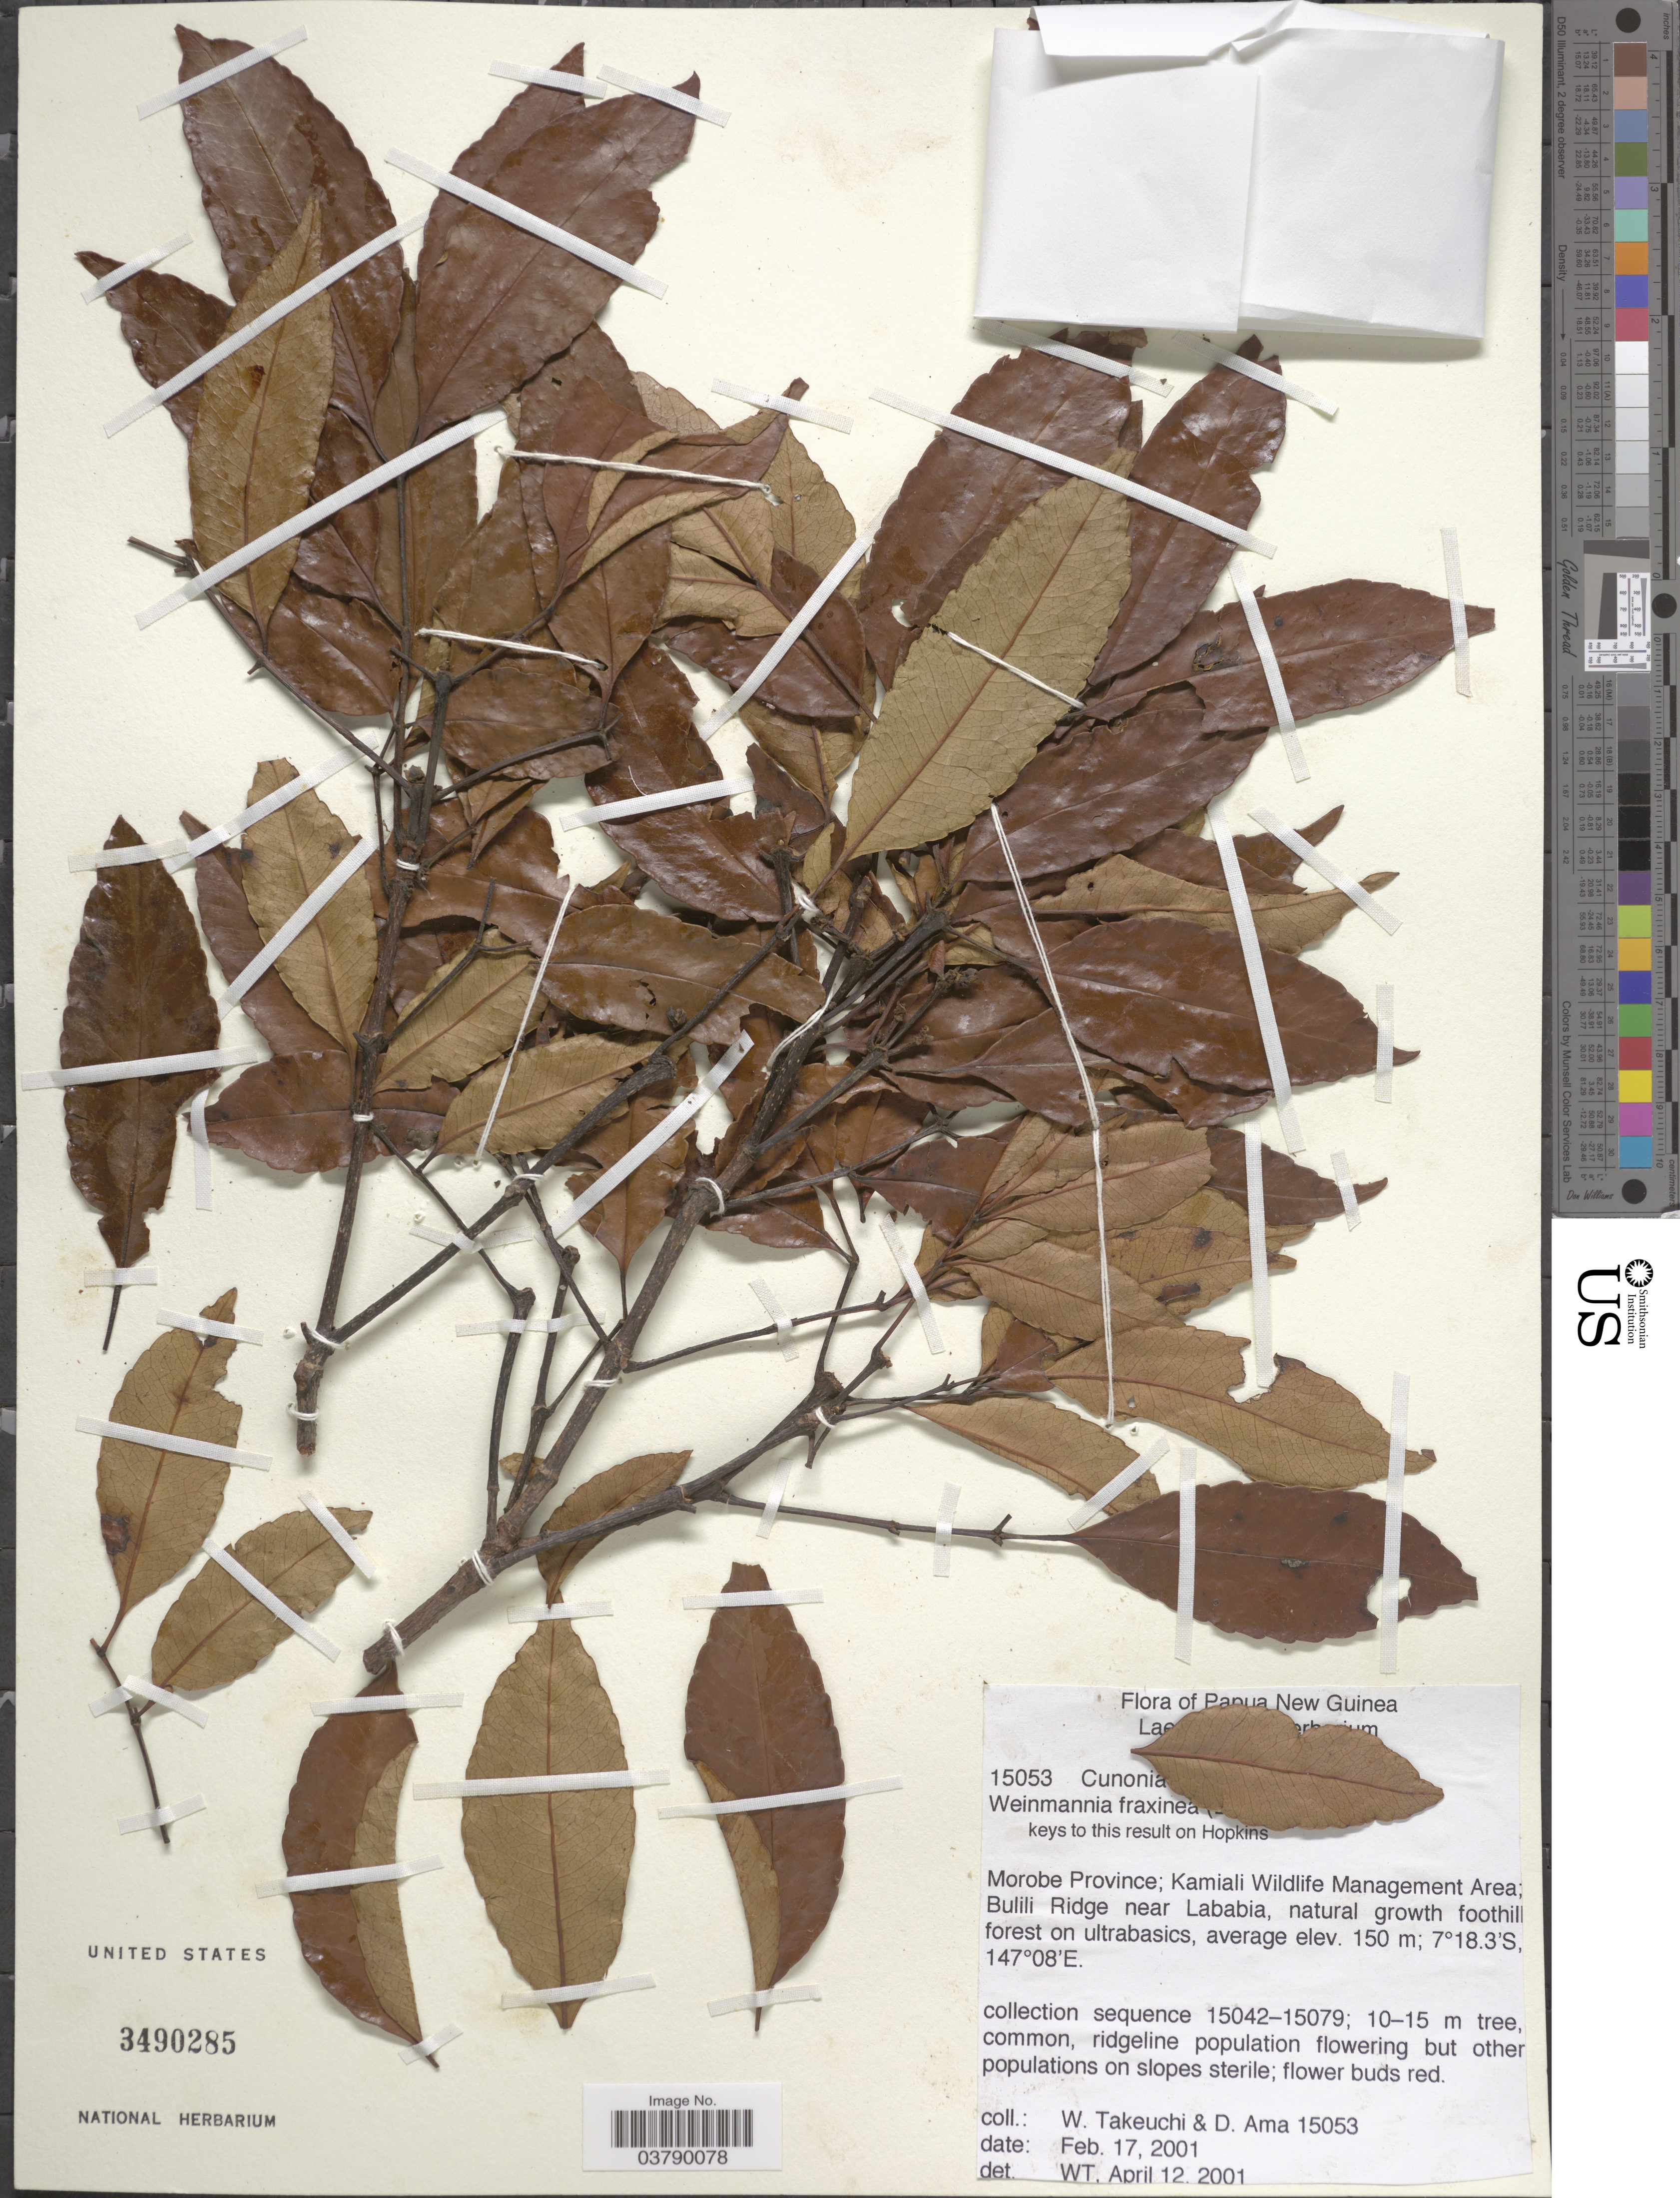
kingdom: Plantae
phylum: Tracheophyta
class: Magnoliopsida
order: Oxalidales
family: Cunoniaceae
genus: Pterophylla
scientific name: Pterophylla fraxinea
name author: D. Don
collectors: W. Takeuchi & D. Ama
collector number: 15053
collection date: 2001-02-17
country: Papua New Guinea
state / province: Morobe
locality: Kamiali Wildlife Management Area; Bulili Ridge near Lababia.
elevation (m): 150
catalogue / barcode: US 3490285